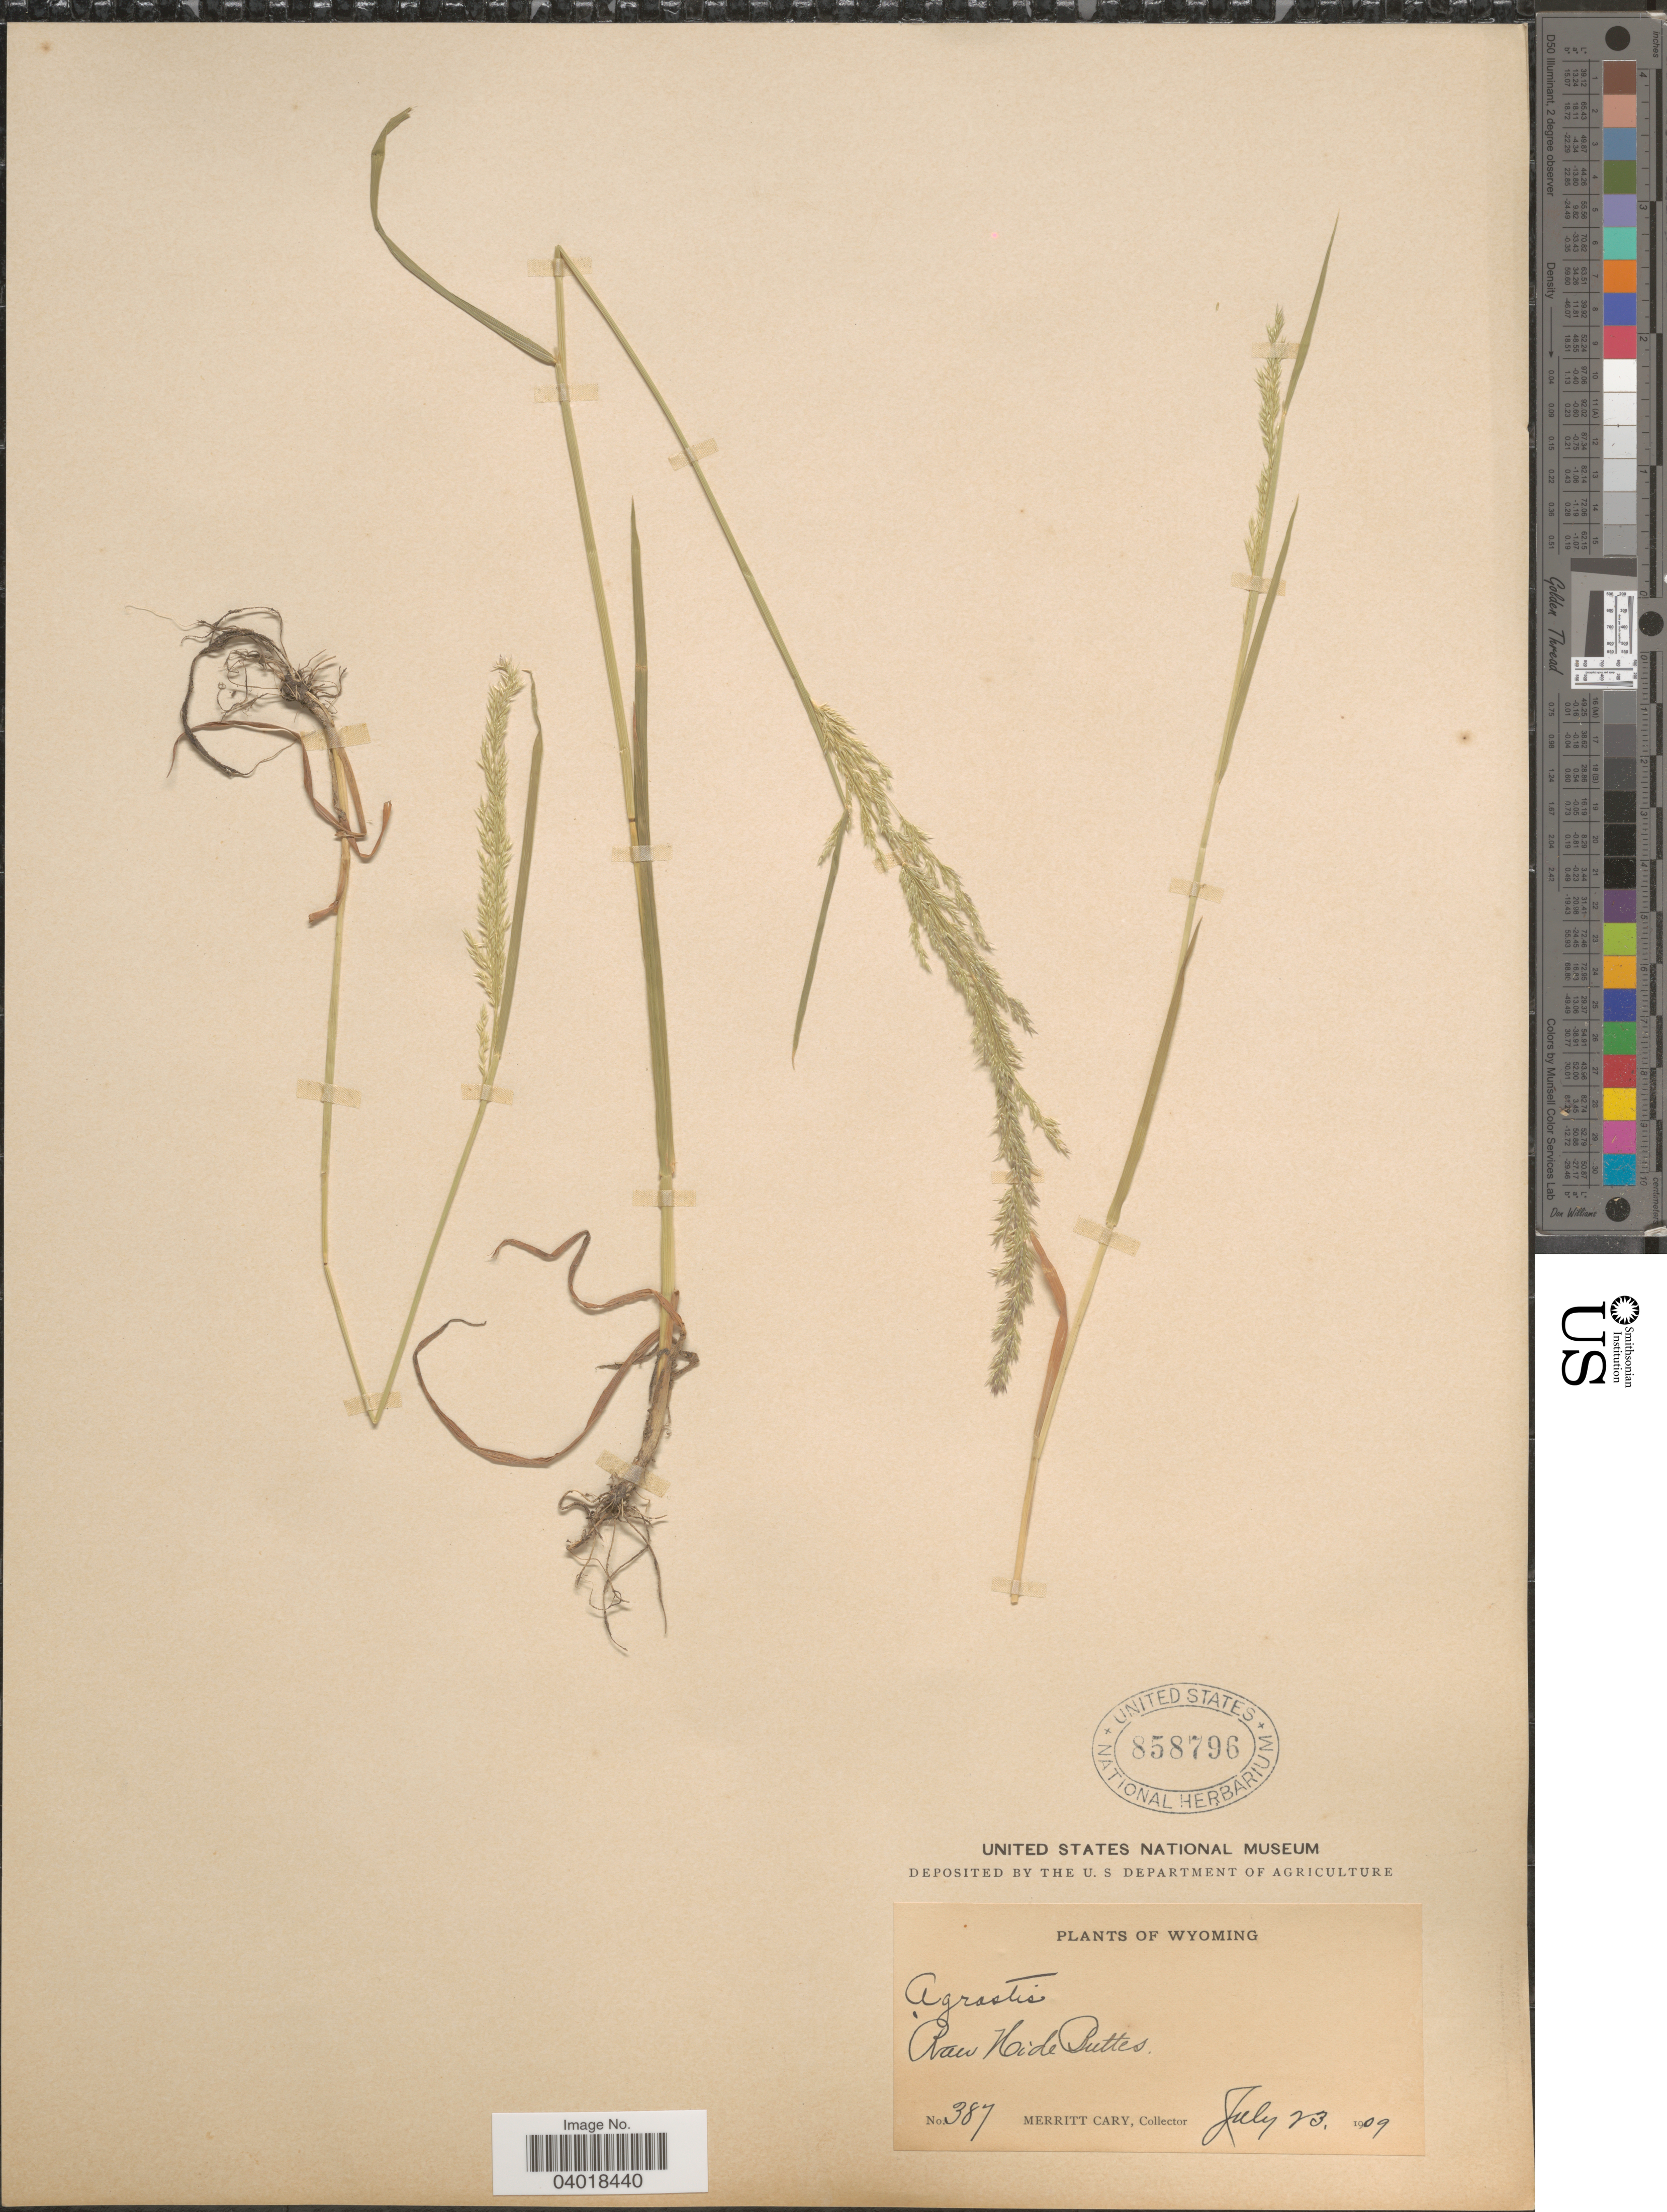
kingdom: Plantae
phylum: Tracheophyta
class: Liliopsida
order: Poales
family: Poaceae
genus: Agrostis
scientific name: Agrostis exarata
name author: Trin.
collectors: M. Cary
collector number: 387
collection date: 1909-07-23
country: United States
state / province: Wyoming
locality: Raw Hide Buttes.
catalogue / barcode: US 858796